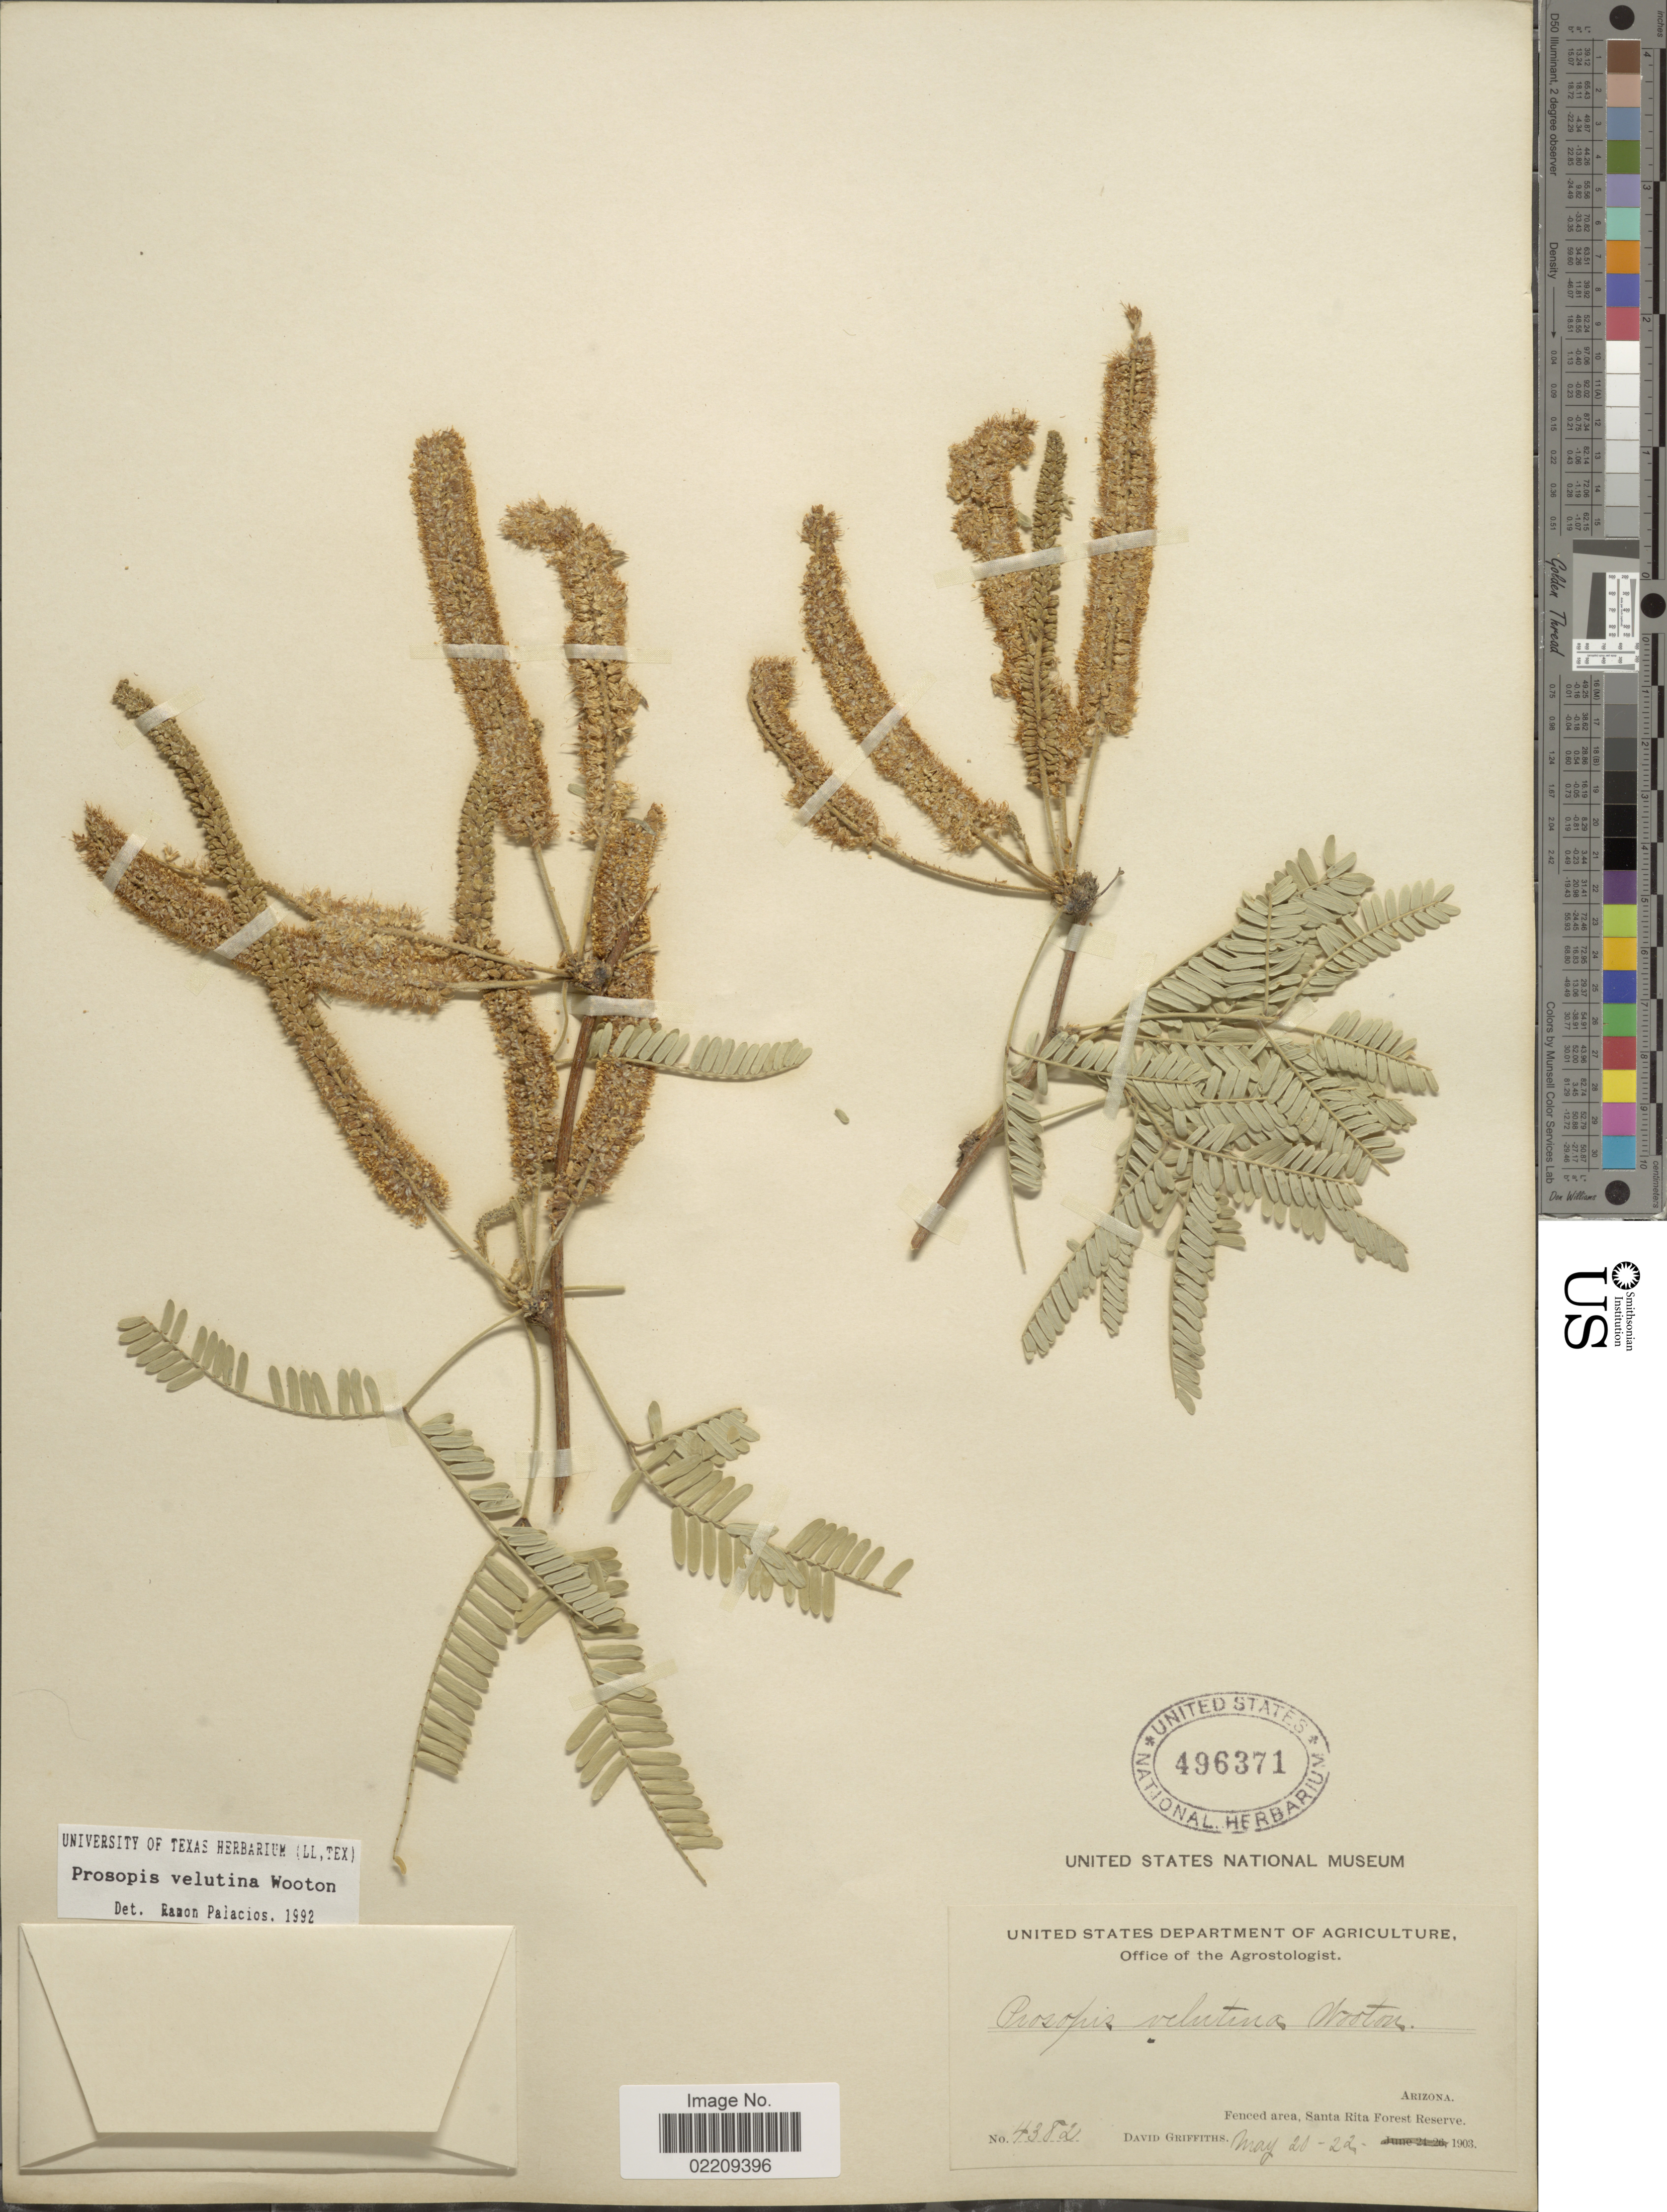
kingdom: Plantae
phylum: Tracheophyta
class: Magnoliopsida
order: Fabales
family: Fabaceae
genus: Neltuma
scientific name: Neltuma velutina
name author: (Wooton) Britton & Rose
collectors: D. Griffiths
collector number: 4382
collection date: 1903-05-20/1903-05-22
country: United States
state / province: Arizona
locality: Fenced area, Santa Rita Forest Reserve.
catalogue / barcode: US 496371